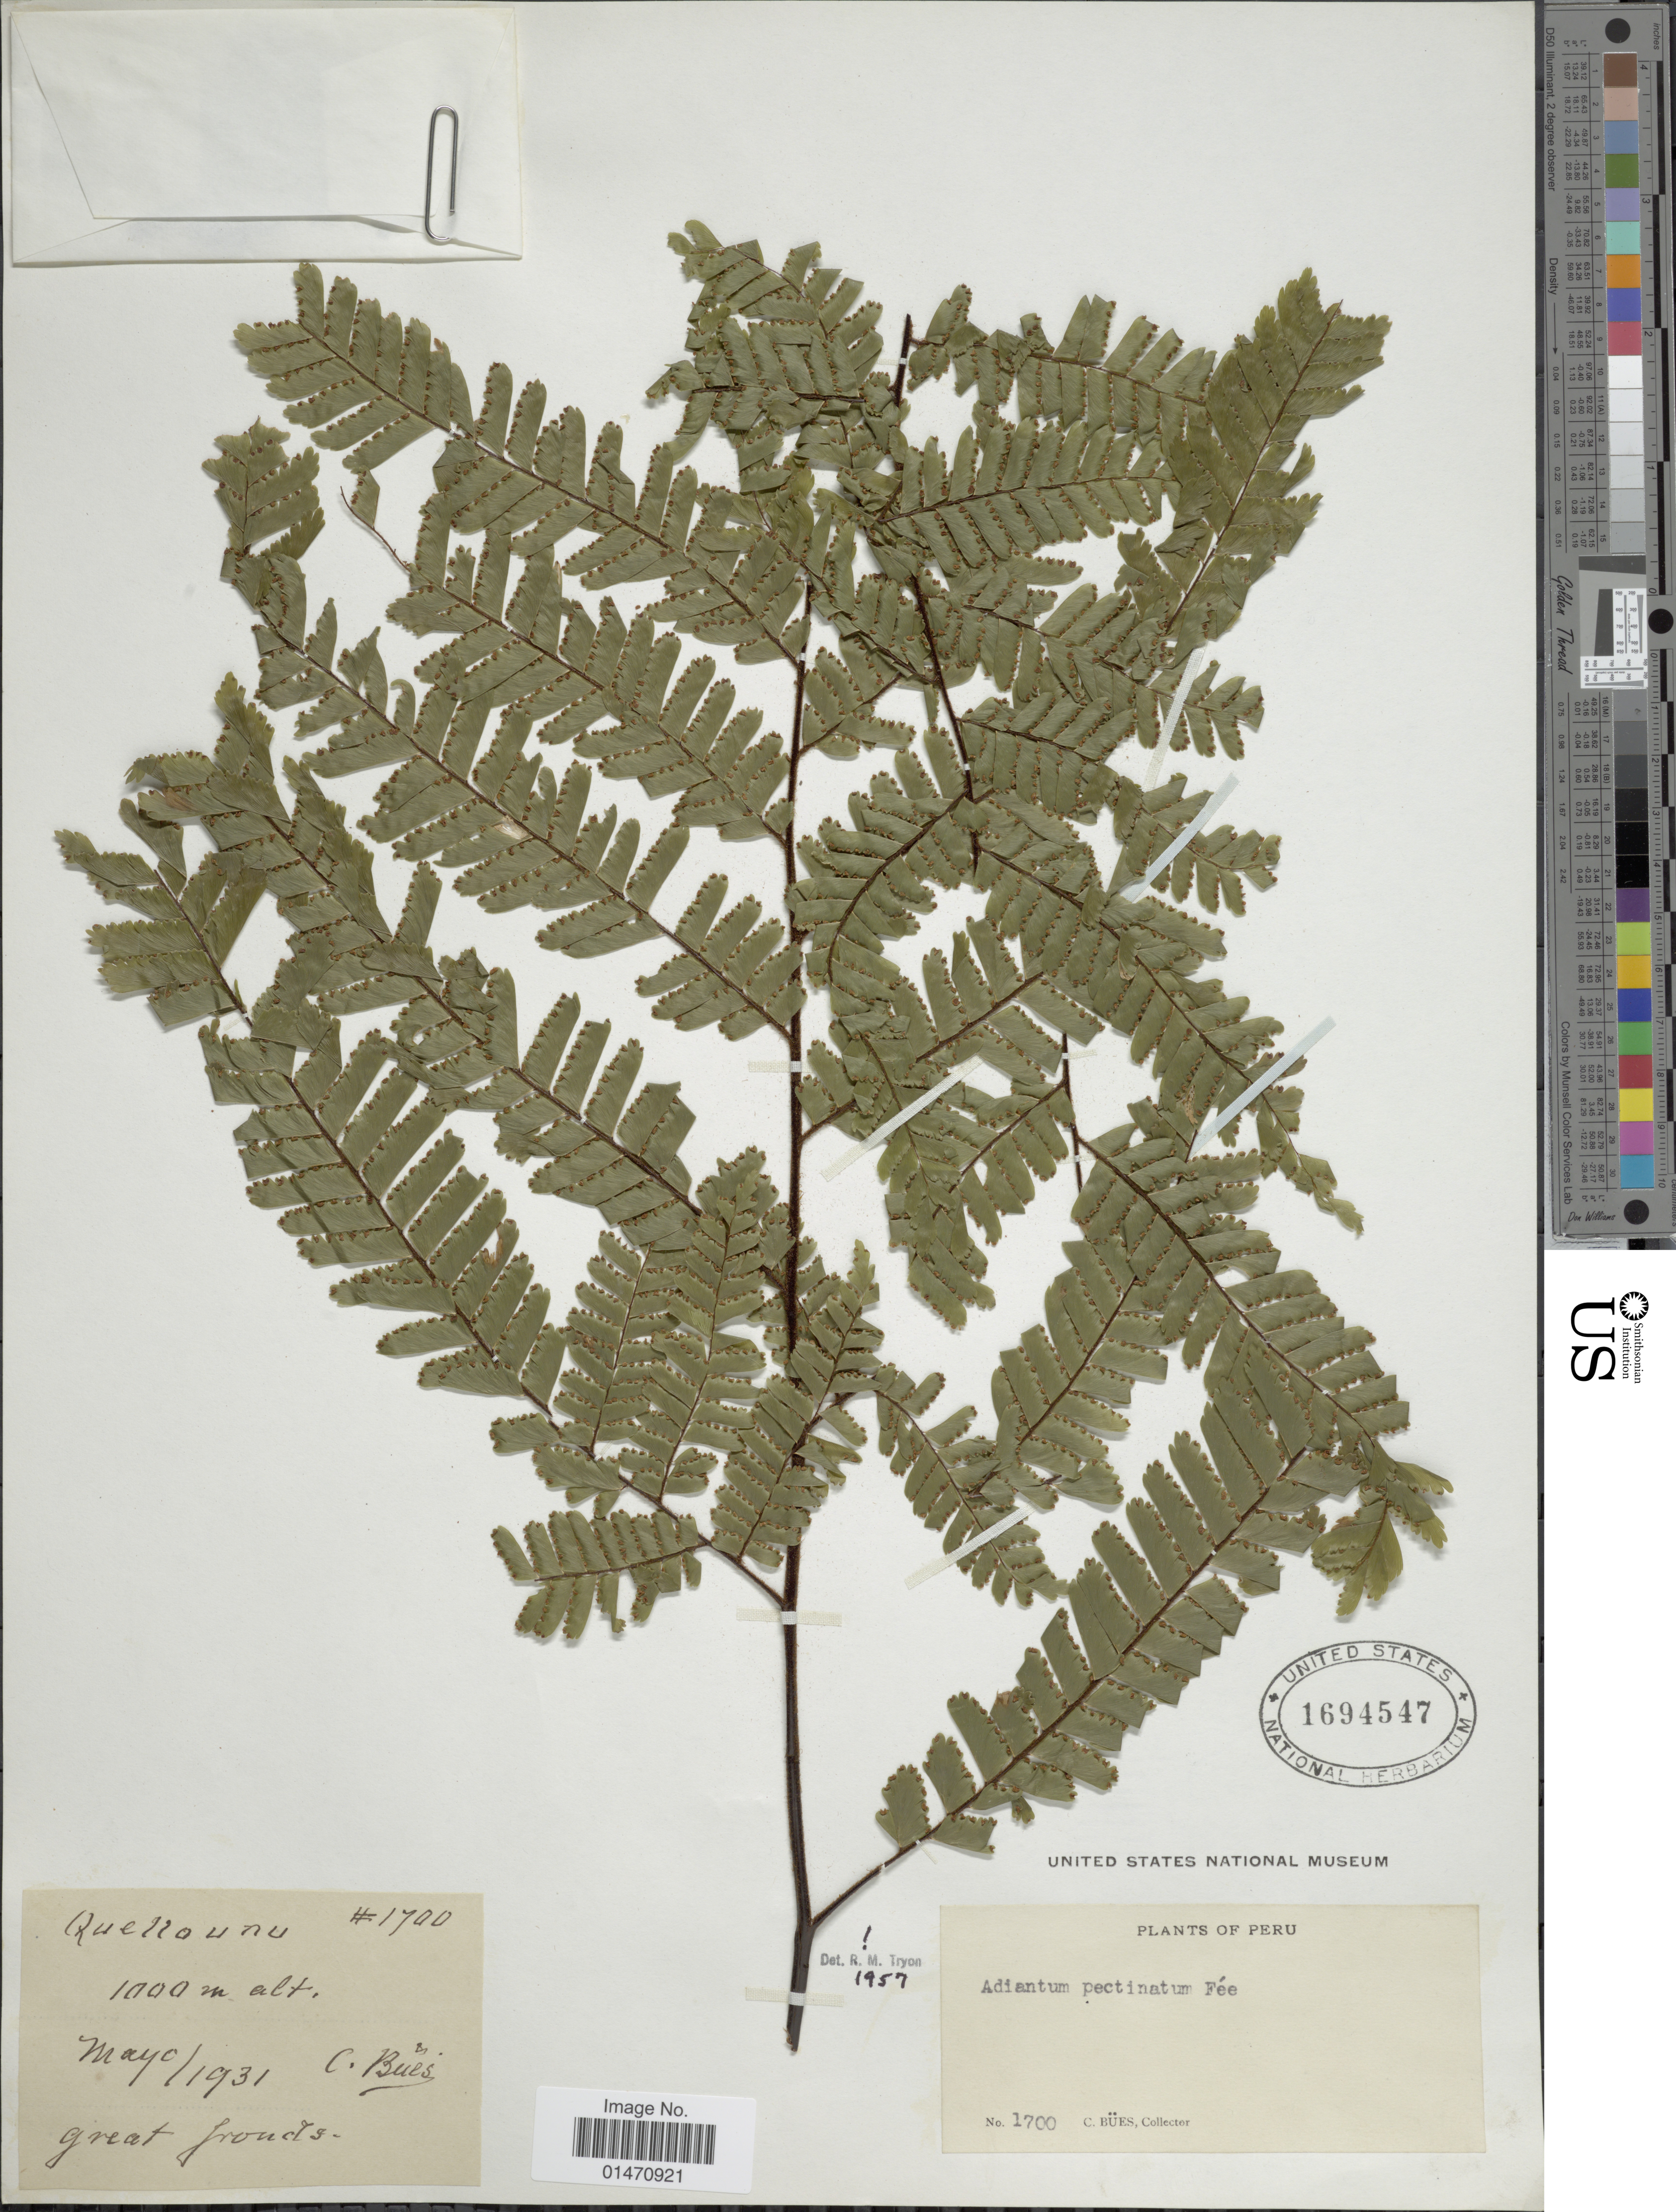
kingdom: Plantae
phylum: Tracheophyta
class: Polypodiopsida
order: Polypodiales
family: Pteridaceae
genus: Adiantum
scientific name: Adiantum pectinatum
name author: Kunze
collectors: C. Bues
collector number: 1700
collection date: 1931-05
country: Peru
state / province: Cusco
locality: Quellounu.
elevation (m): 1000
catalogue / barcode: US 1694547